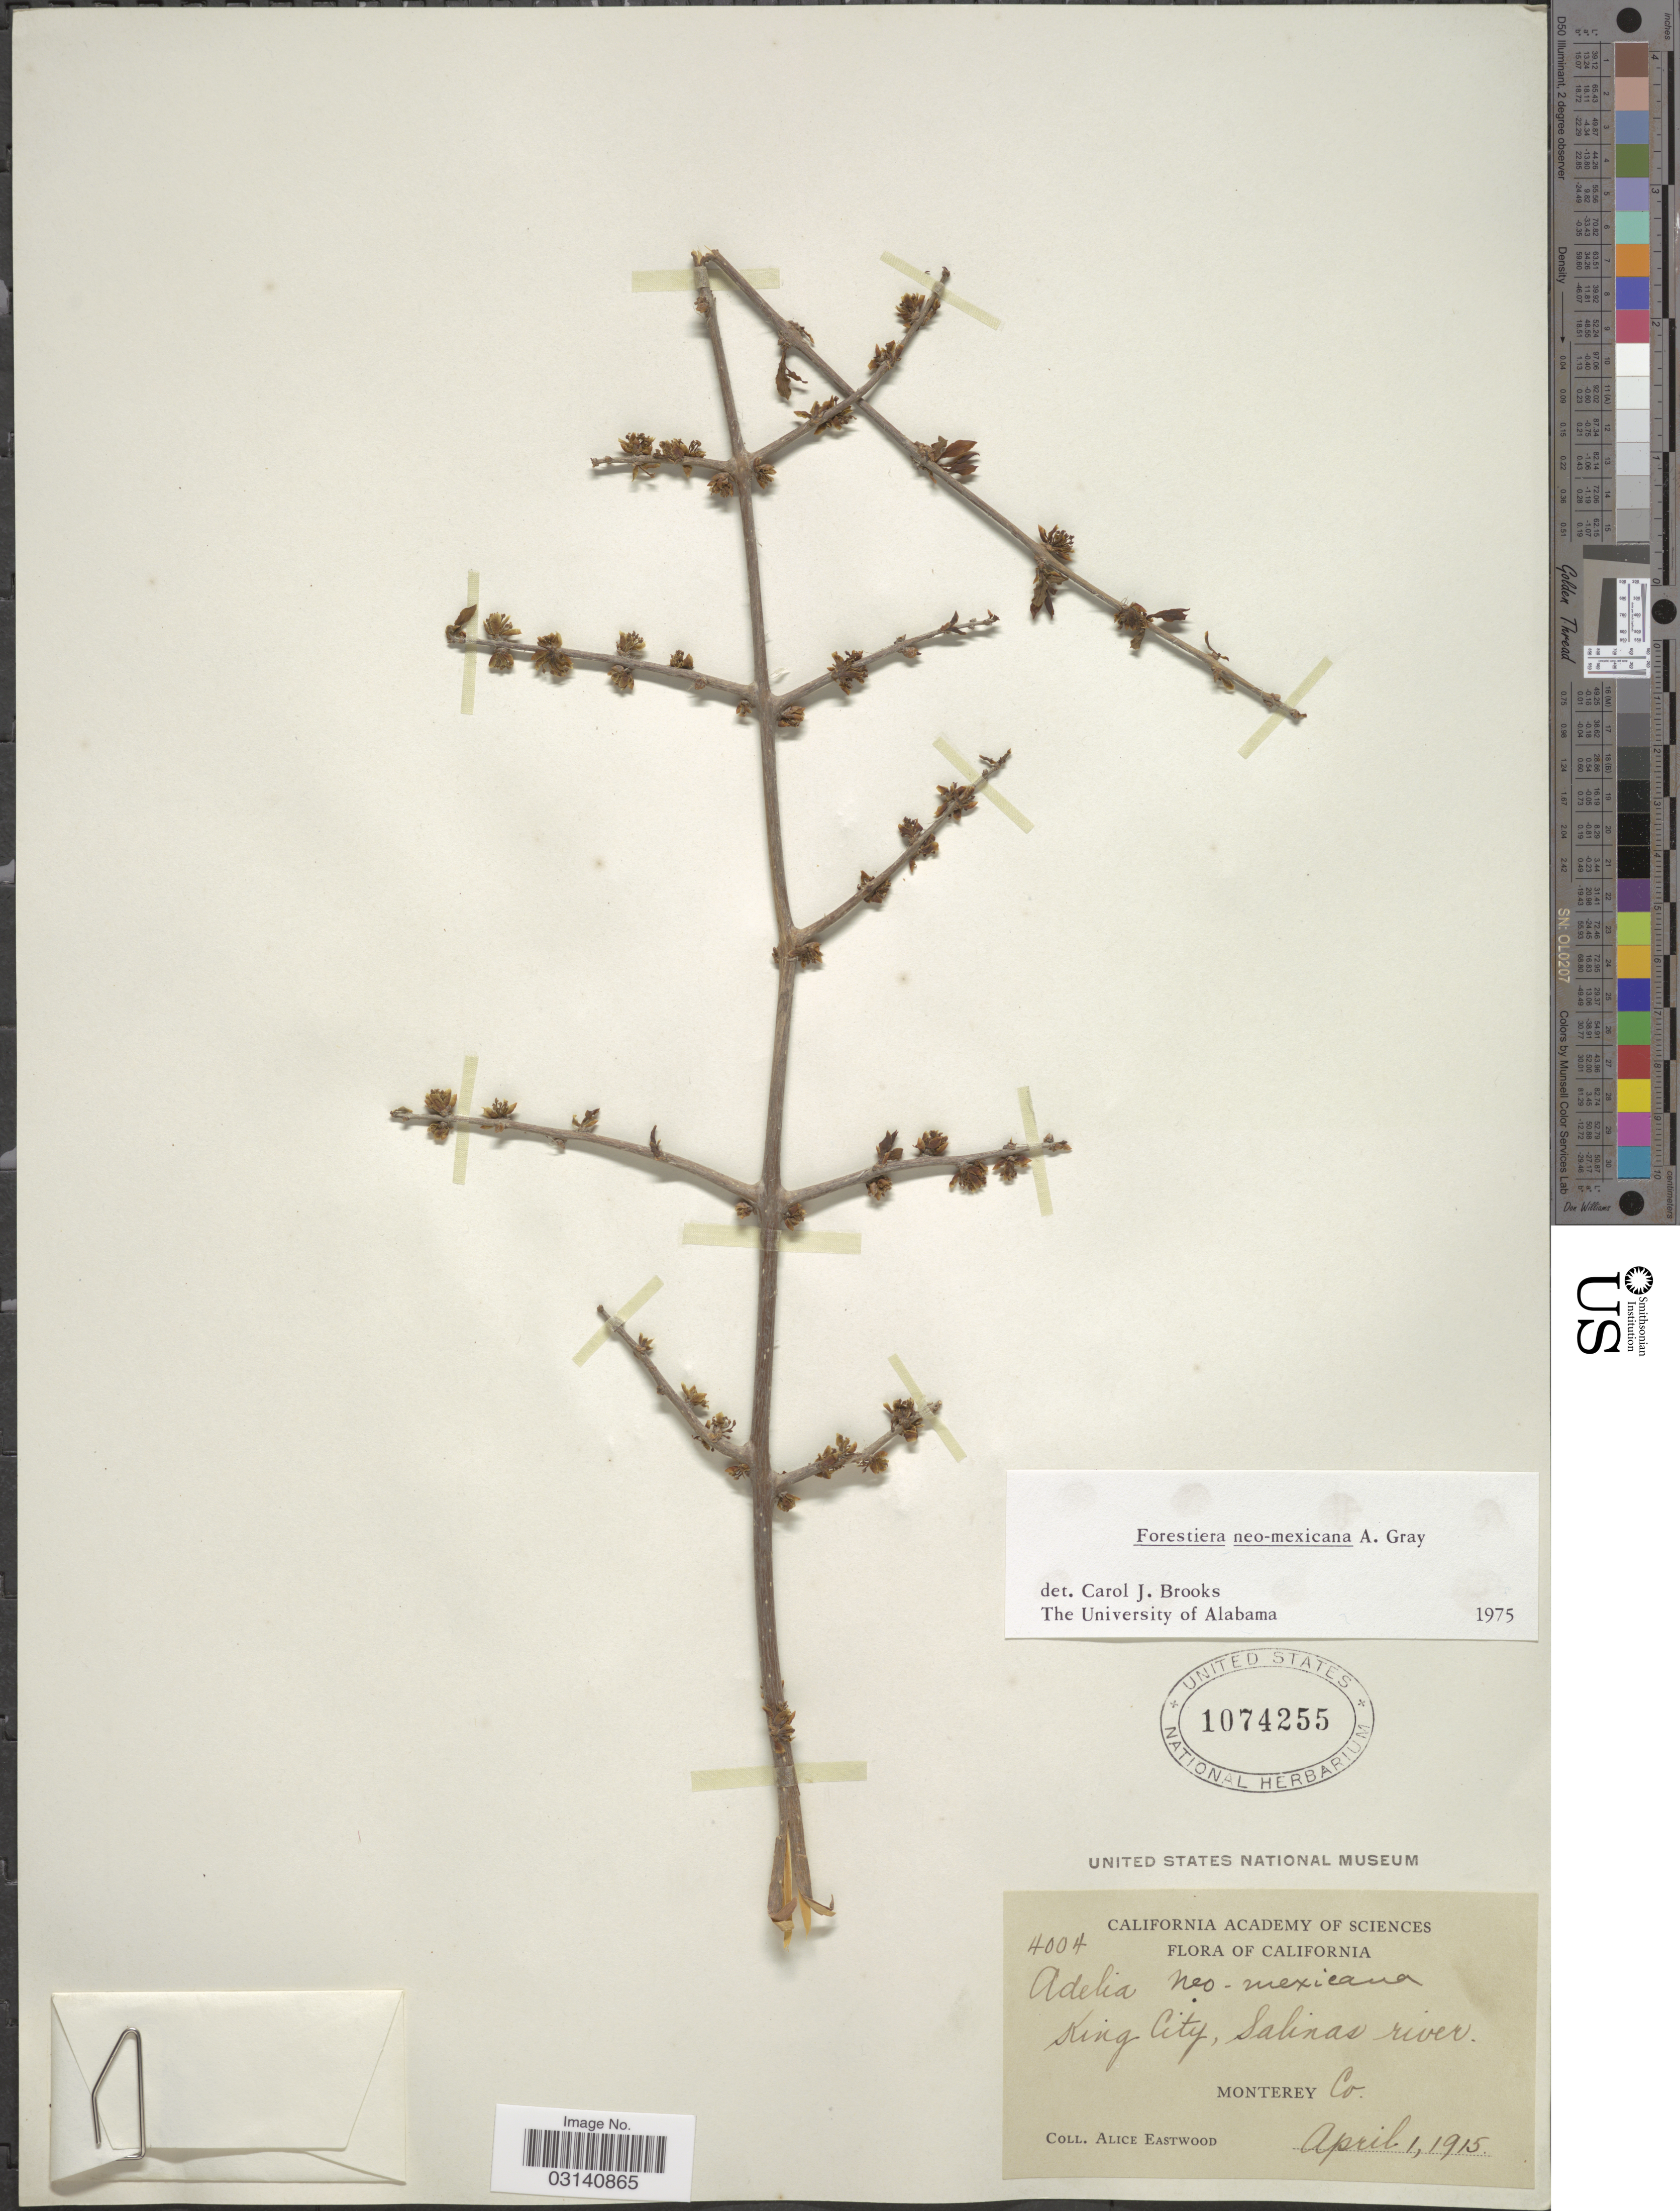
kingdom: Plantae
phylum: Tracheophyta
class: Magnoliopsida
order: Lamiales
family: Oleaceae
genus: Forestiera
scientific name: Forestiera neomexicana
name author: A. Gray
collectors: A. Eastwood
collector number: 4004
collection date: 1915-04-01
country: United States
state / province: California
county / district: Monterey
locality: King City, Salinas river. Monterey Co.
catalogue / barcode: US 1074255